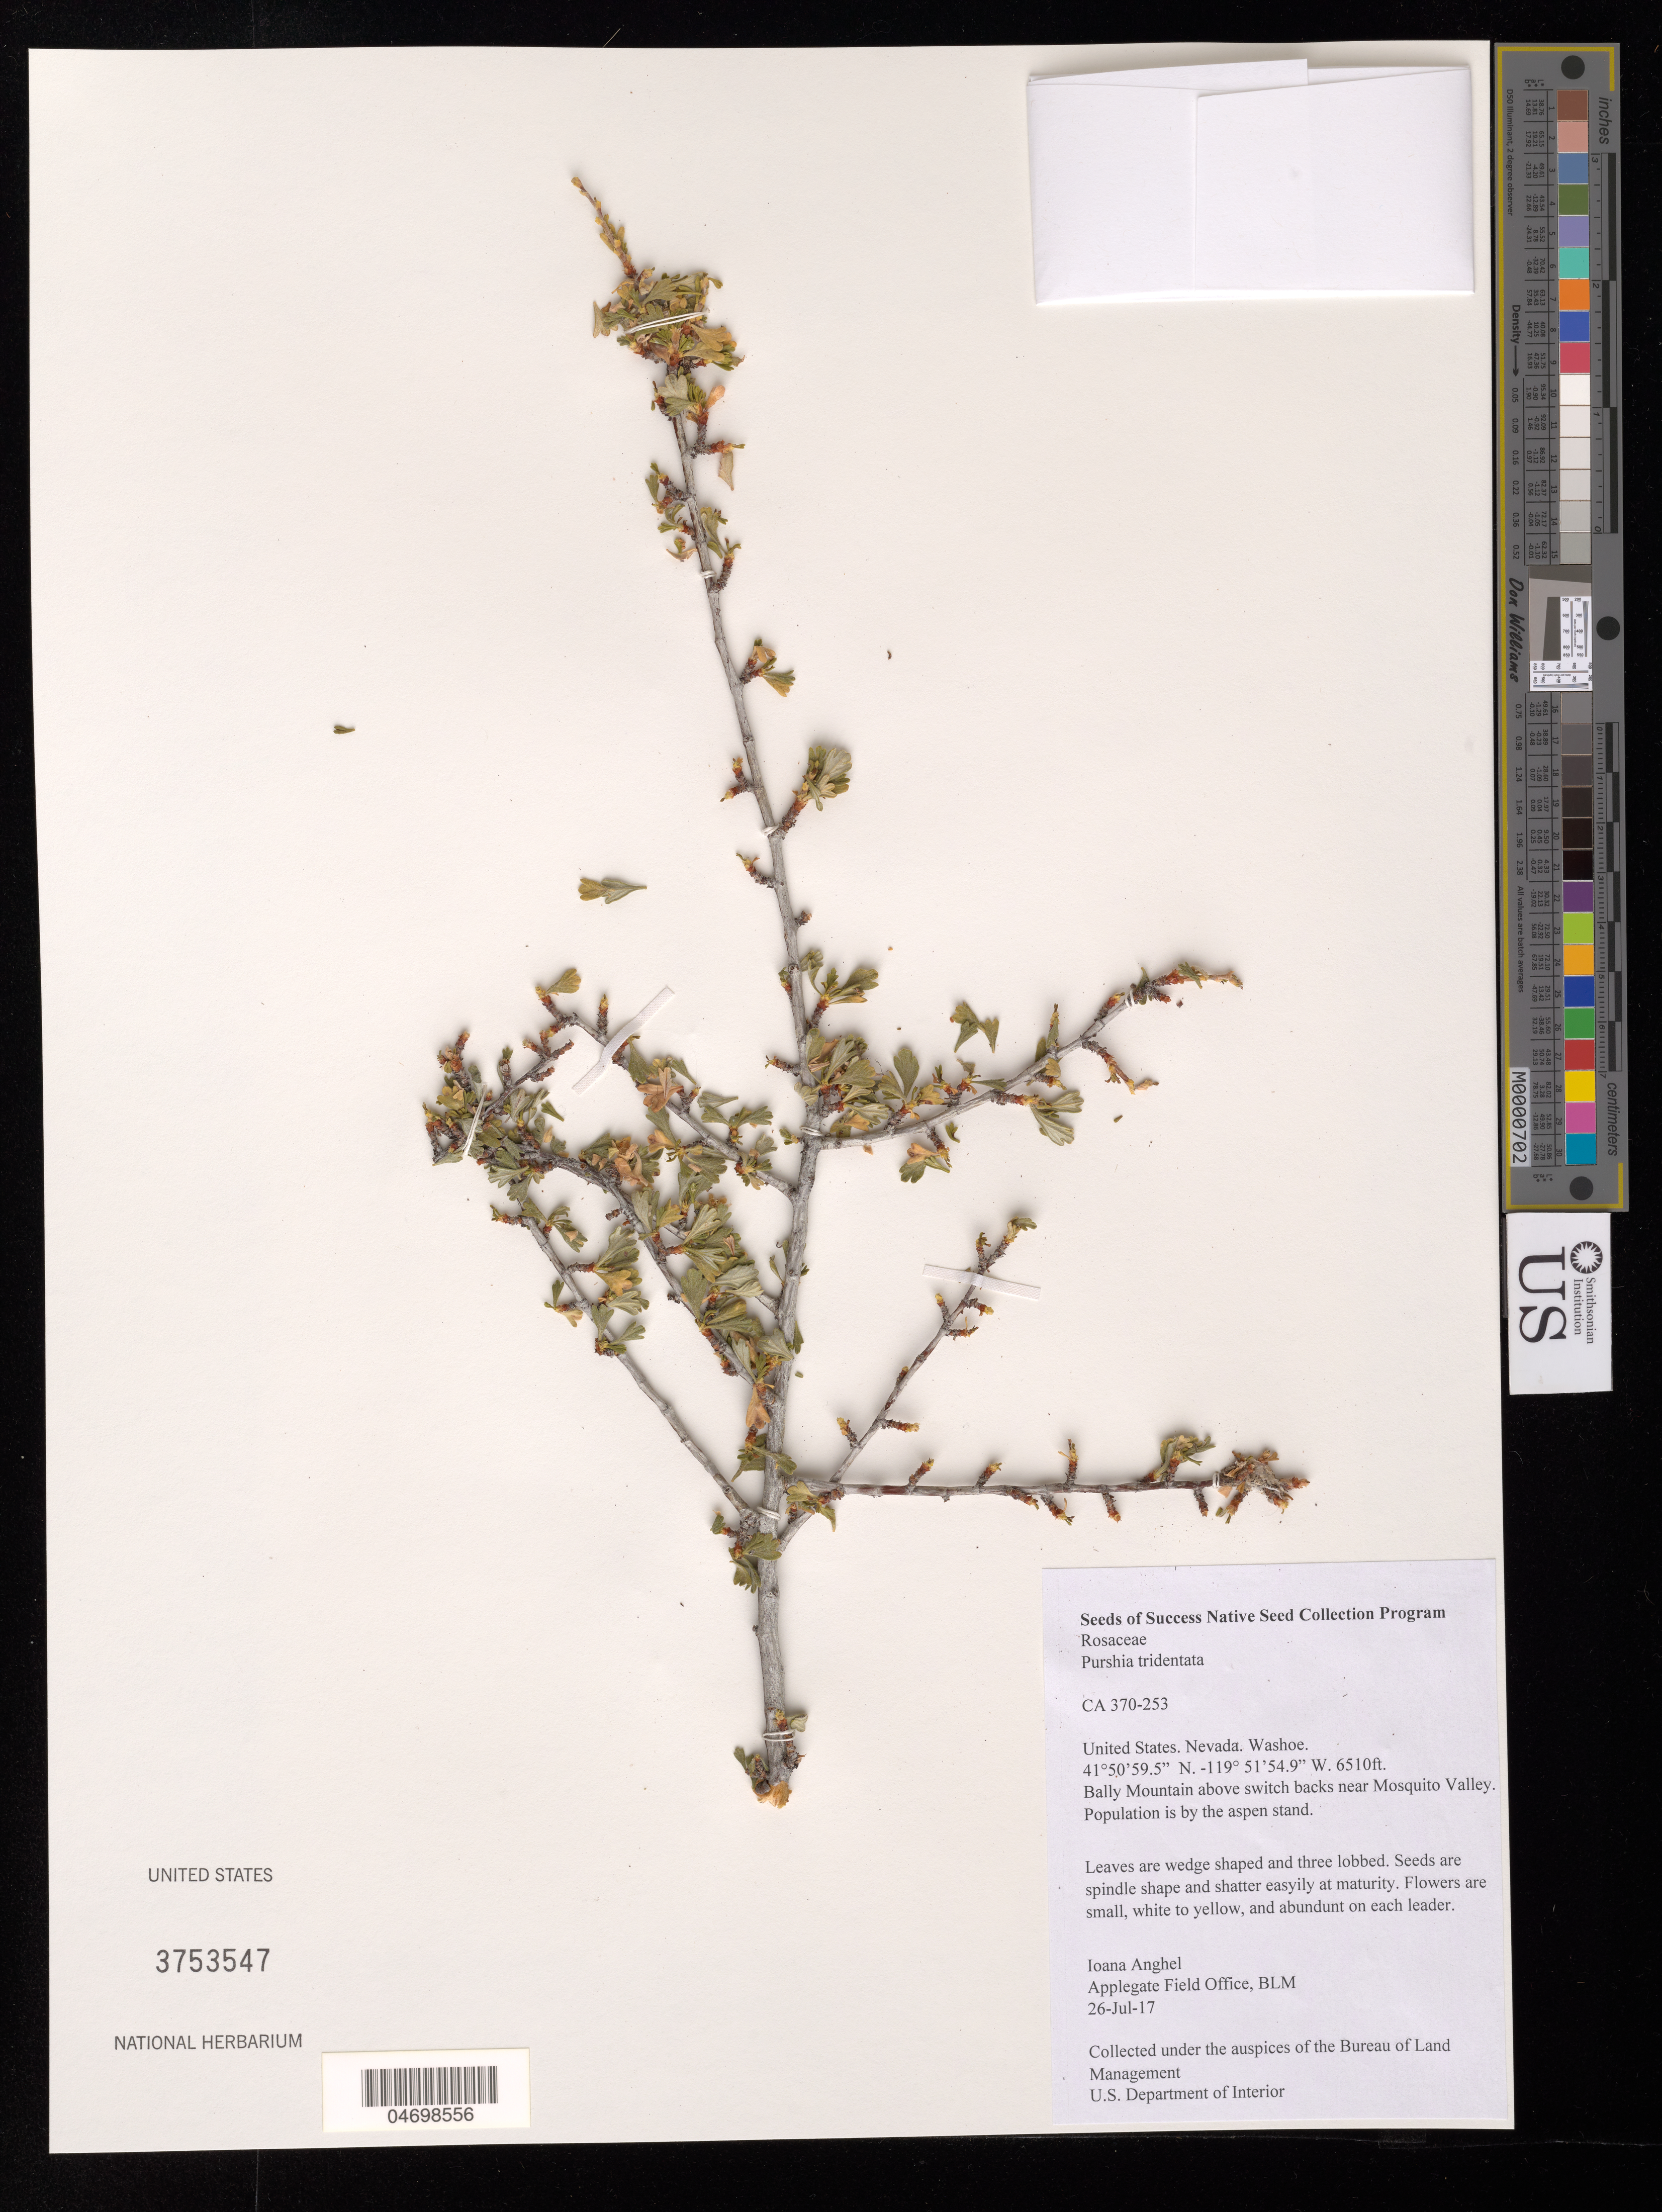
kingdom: Plantae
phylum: Tracheophyta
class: Magnoliopsida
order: Rosales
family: Rosaceae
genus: Purshia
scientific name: Purshia tridentata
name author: (Pursh) DC.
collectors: I. Anghel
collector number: CA370-253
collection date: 2017-07-26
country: United States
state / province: Nevada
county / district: Washoe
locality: Mosquito Lake, Off of Barrel Springs Rd. Bally Mtn.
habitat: Antelope brush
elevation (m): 1984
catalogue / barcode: US 3753547